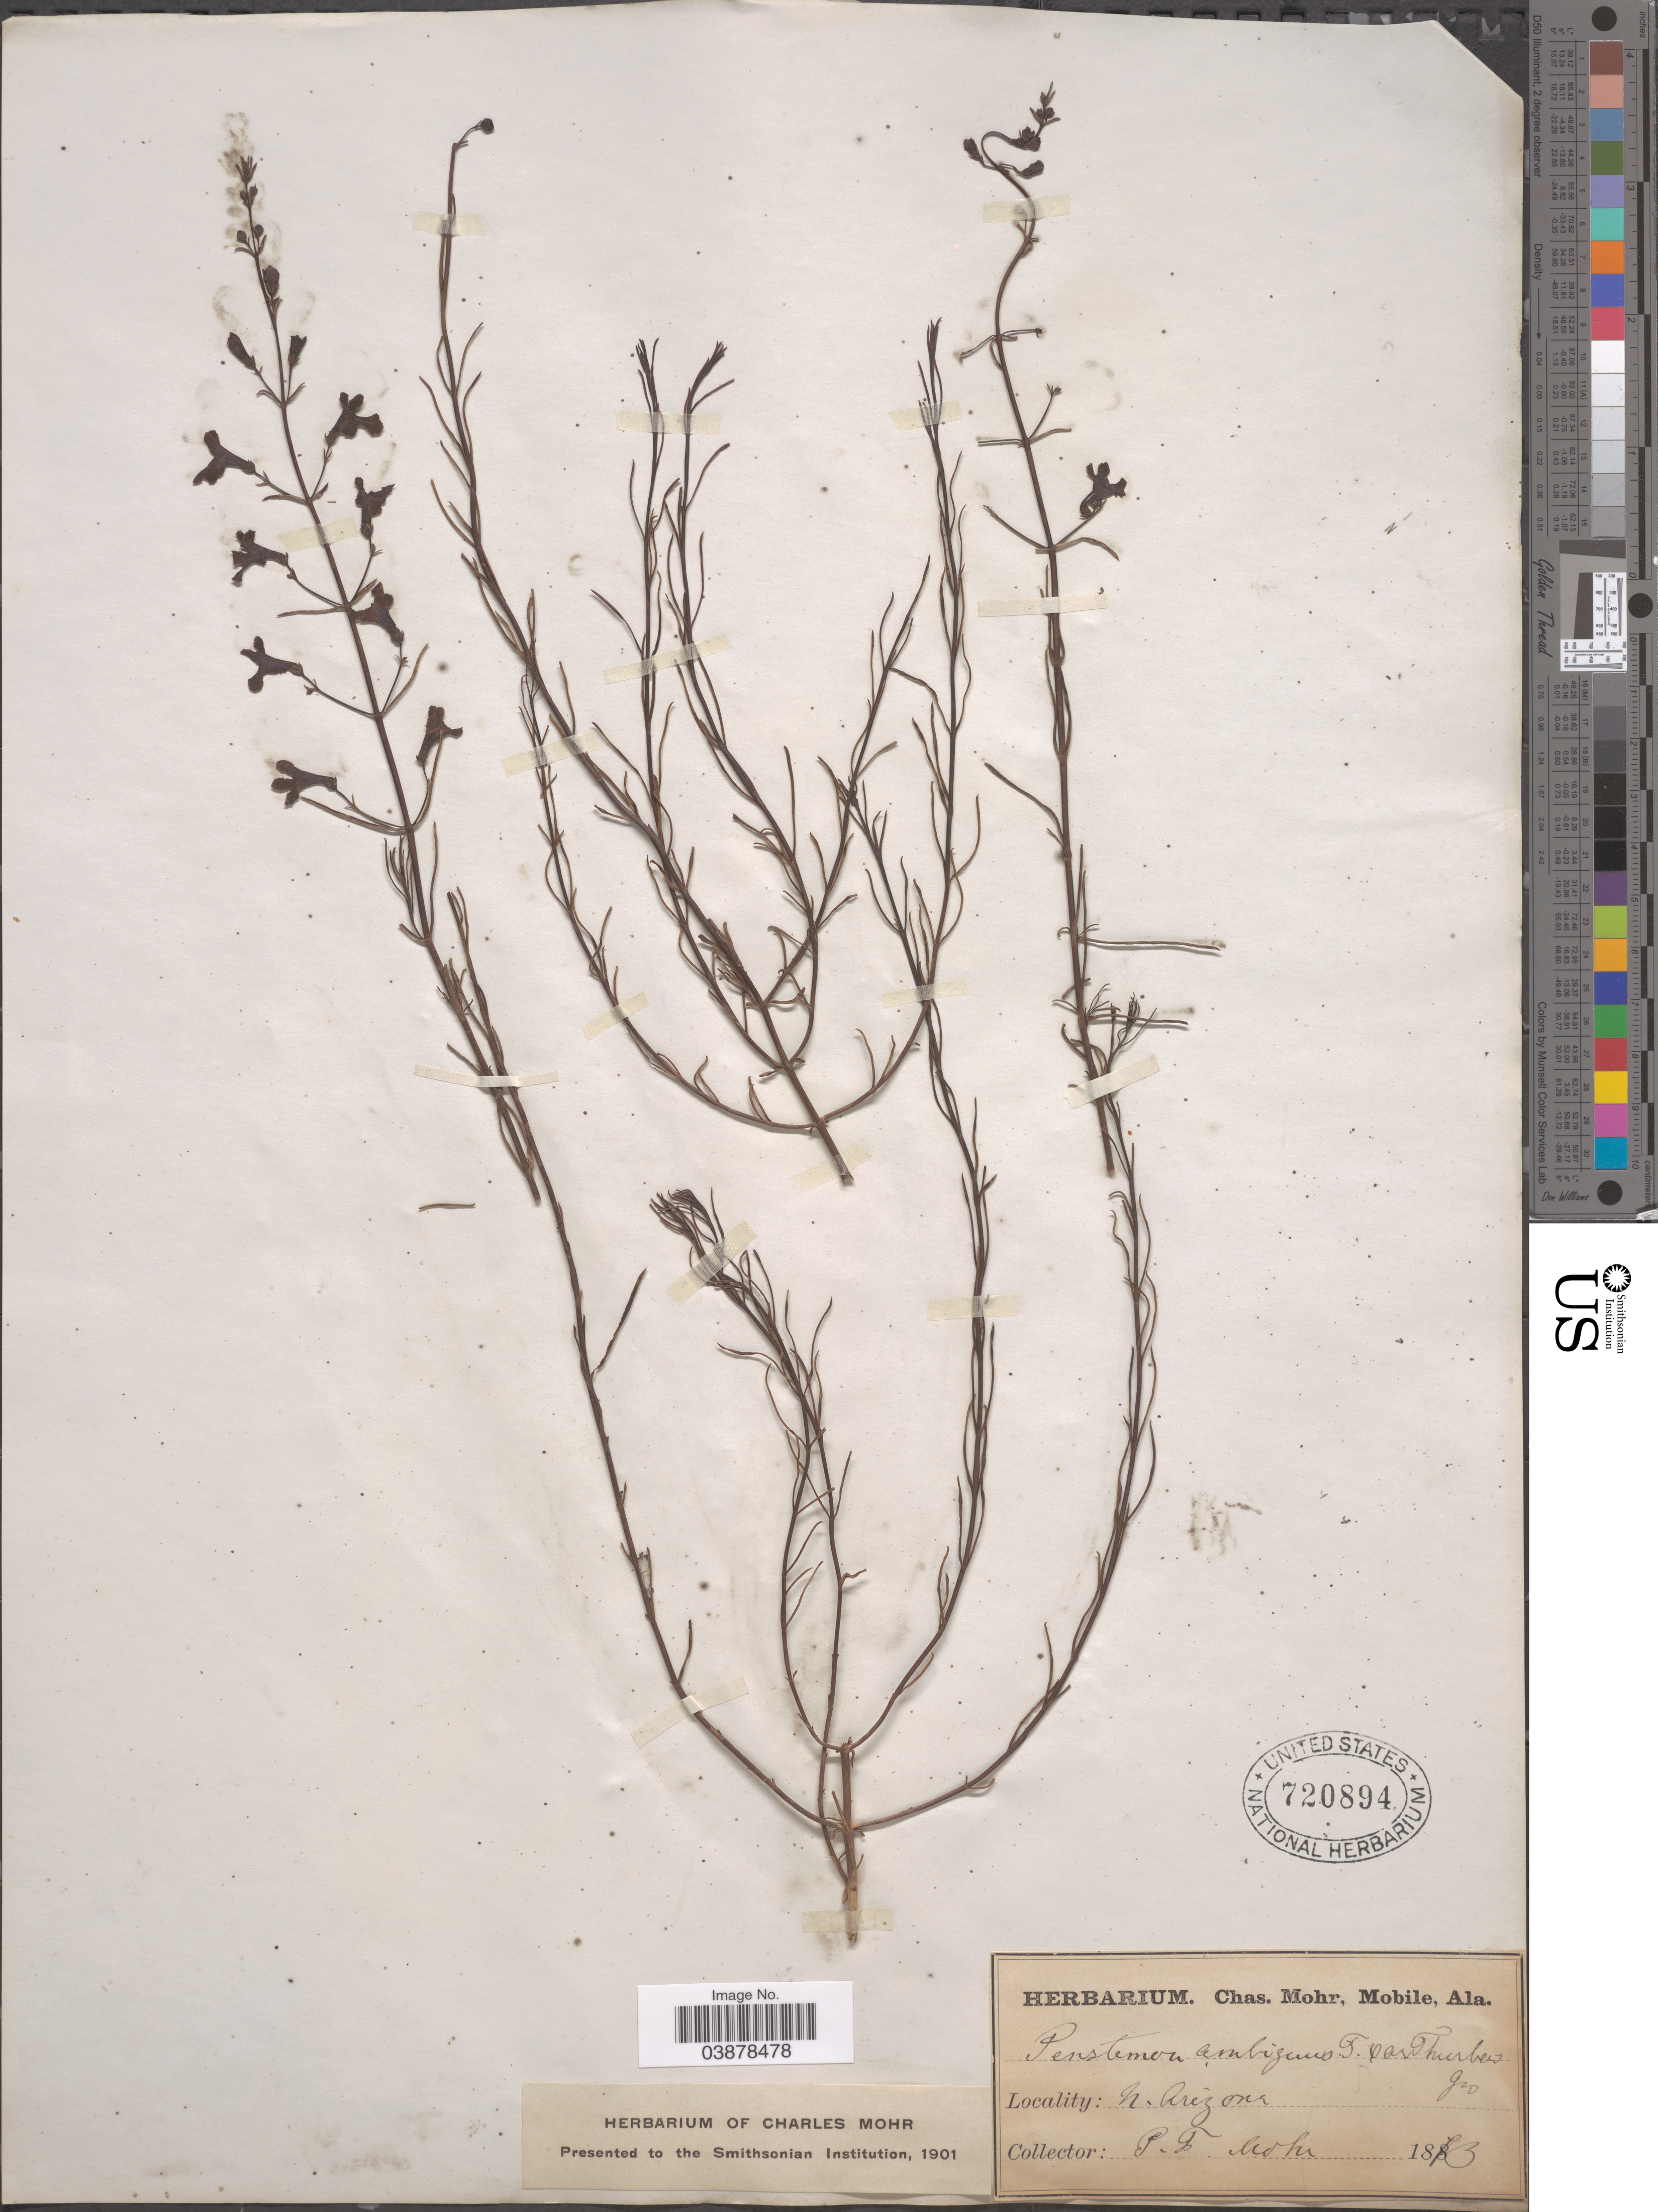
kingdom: Plantae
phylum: Tracheophyta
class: Magnoliopsida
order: Lamiales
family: Plantaginaceae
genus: Penstemon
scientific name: Penstemon thurberi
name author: Torr.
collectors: P. F. Mohr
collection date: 1873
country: United States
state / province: Arizona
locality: N. Arizona.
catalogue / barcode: US 720894